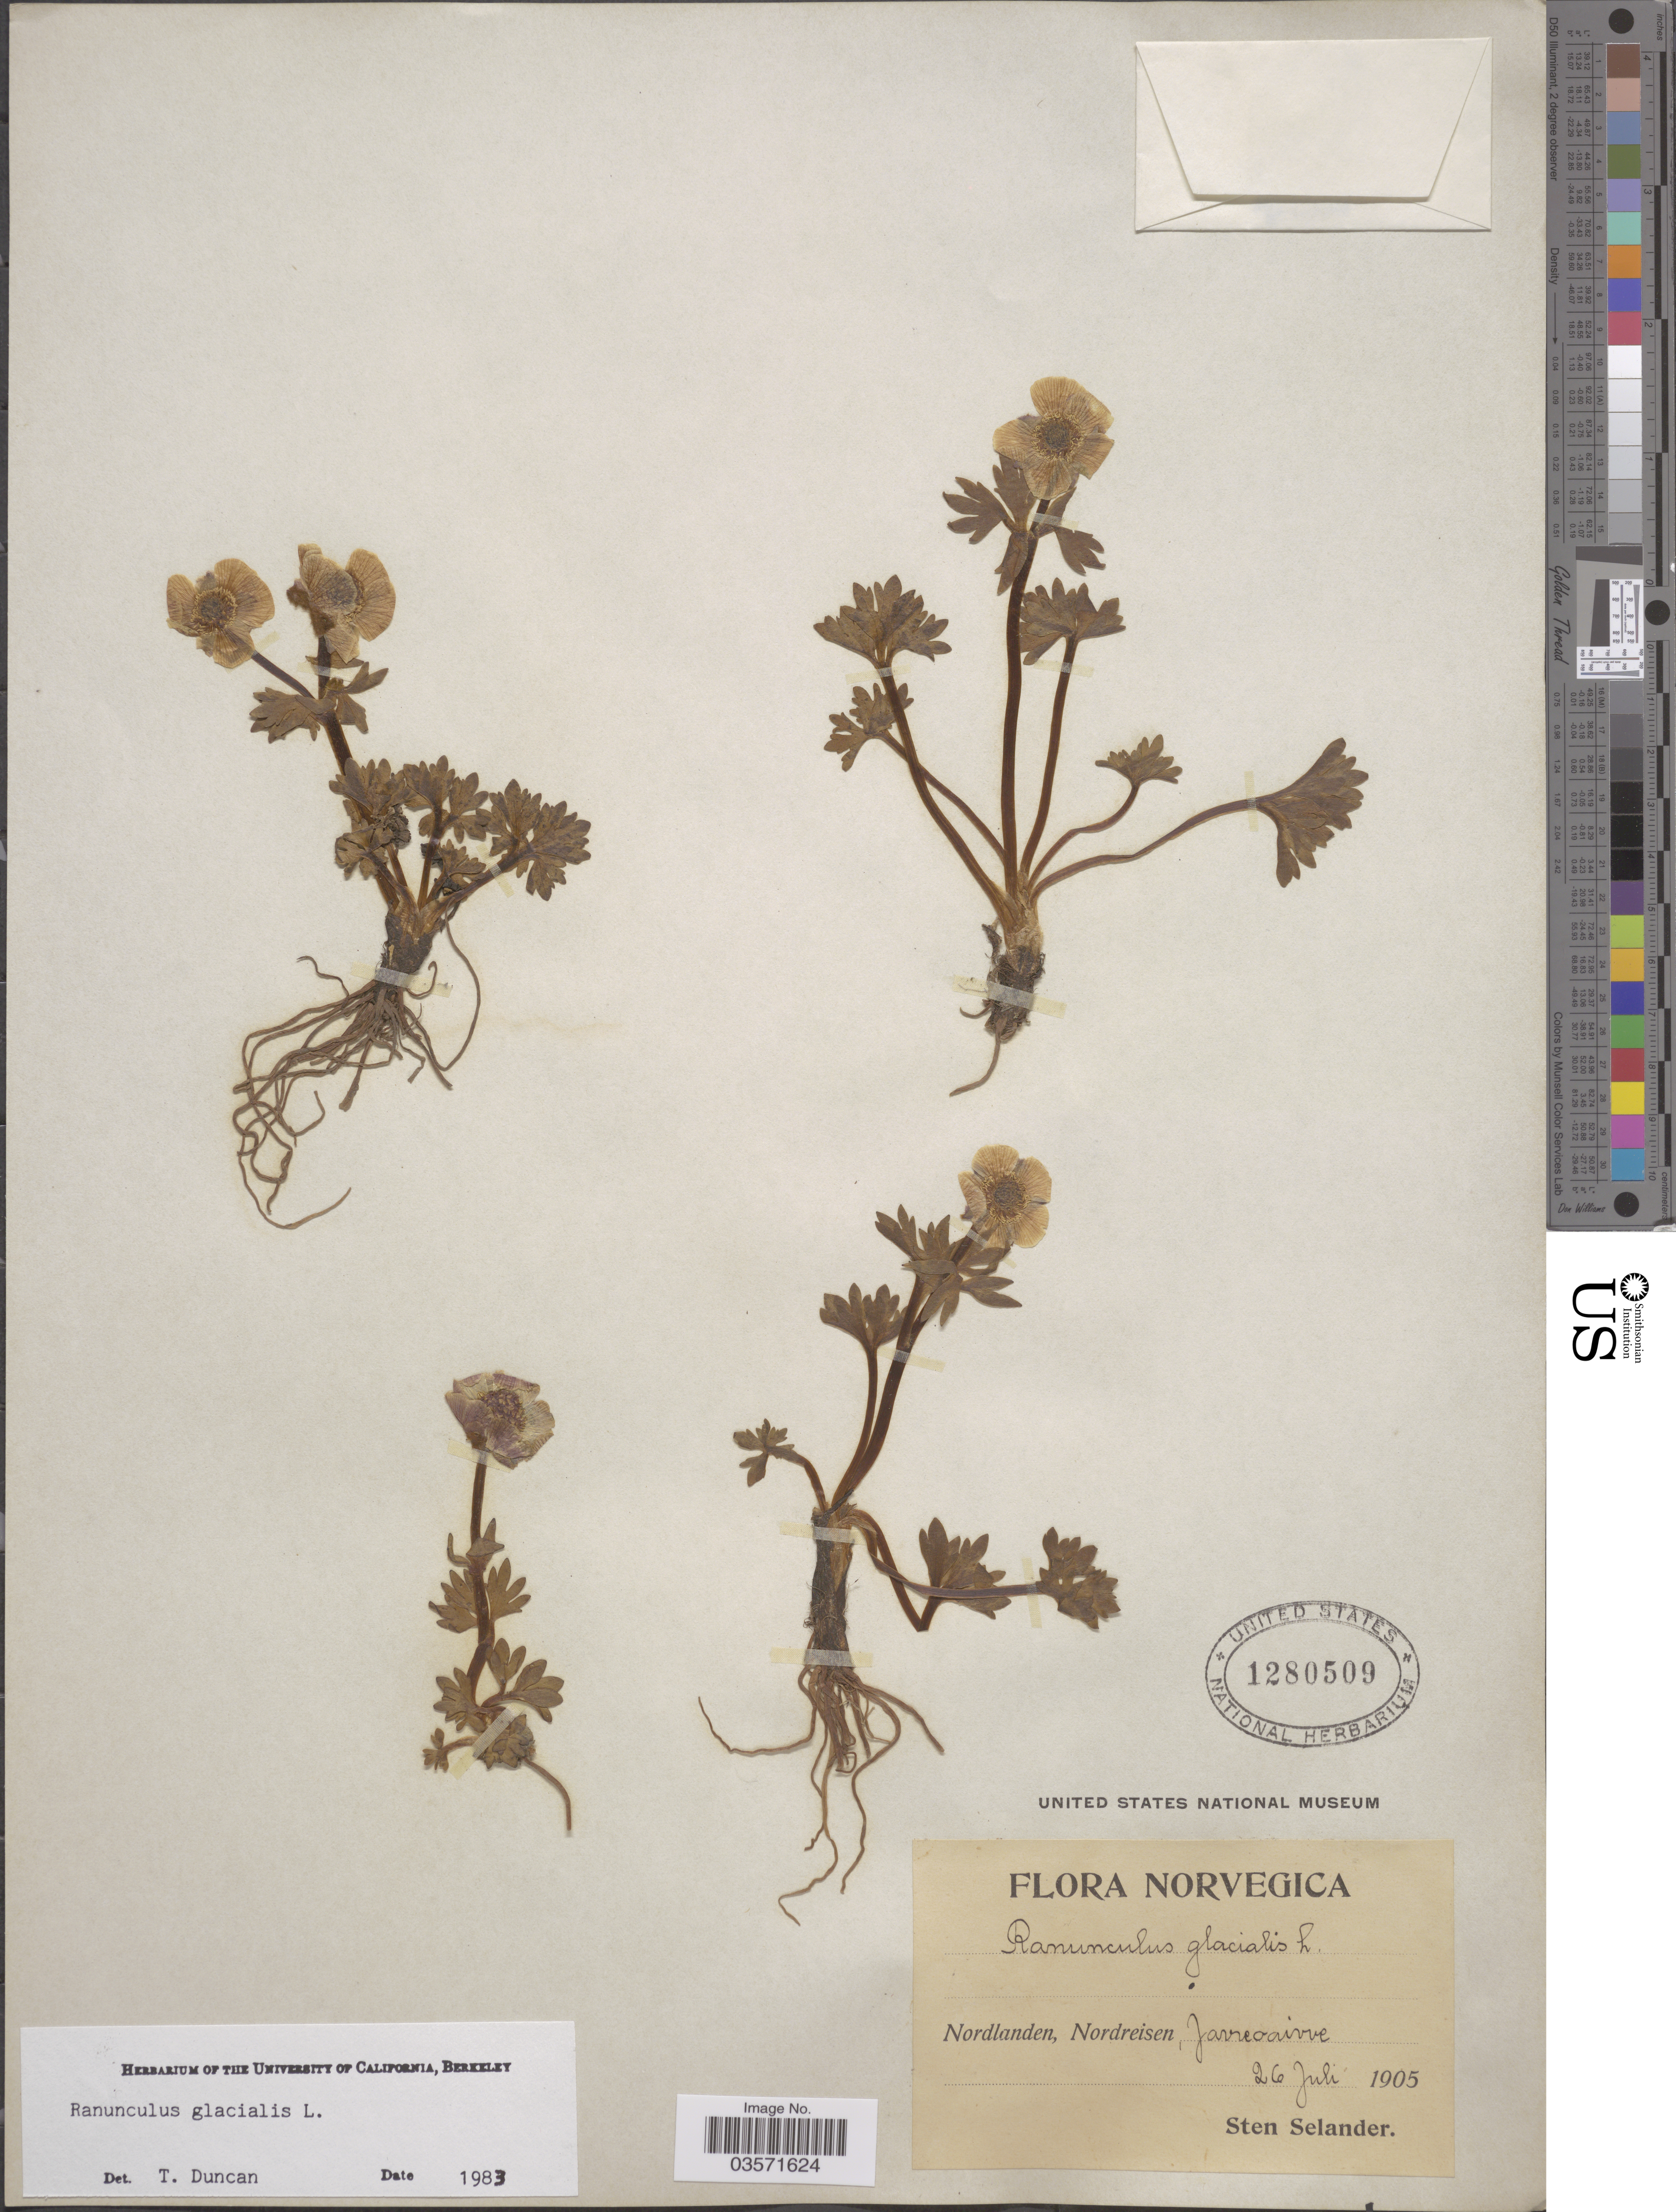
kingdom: Plantae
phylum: Tracheophyta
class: Magnoliopsida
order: Ranunculales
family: Ranunculaceae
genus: Ranunculus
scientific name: Ranunculus glacialis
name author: L.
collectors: S. Selander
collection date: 1905-07-26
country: Norway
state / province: Nordland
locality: Norvegica. Nordlanden, Nordreisen, Javroaivve.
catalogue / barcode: US 1280509